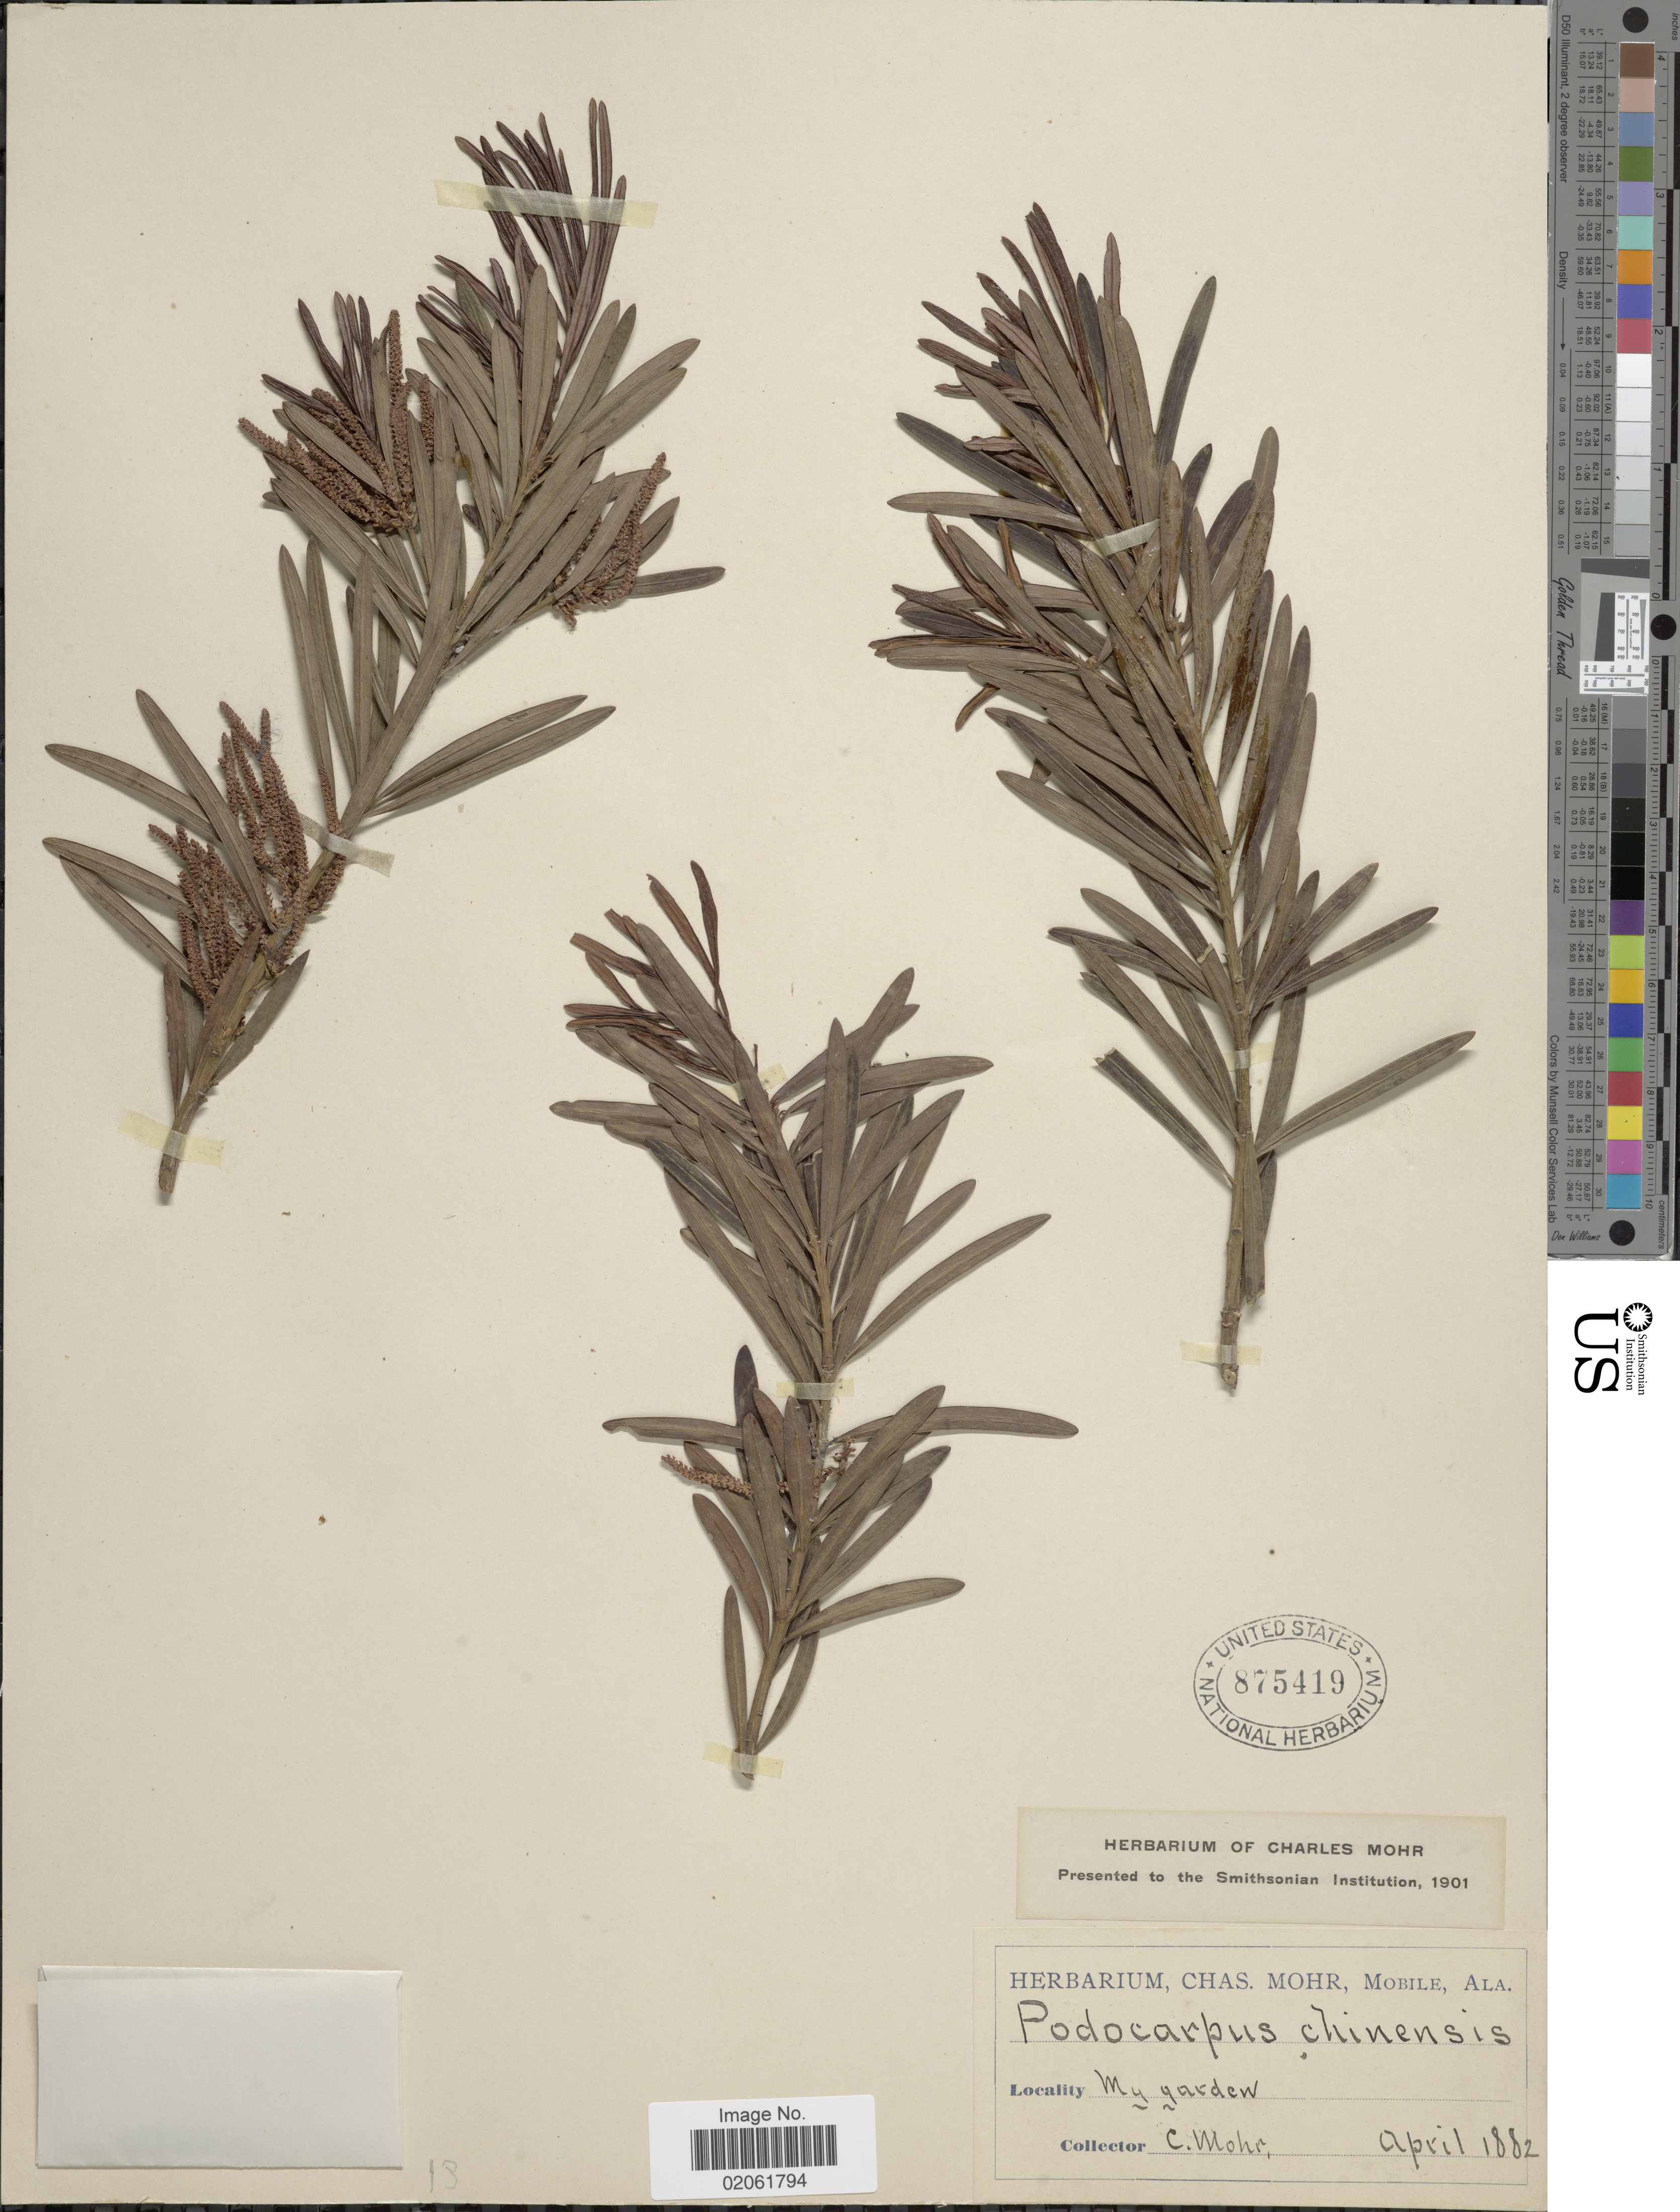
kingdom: Plantae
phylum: Tracheophyta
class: Pinopsida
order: Pinales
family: Podocarpaceae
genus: Podocarpus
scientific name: Podocarpus macrophyllus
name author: (Thunb.) Sweet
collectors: C. T. Mohr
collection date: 1882-04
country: United States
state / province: Alabama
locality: My Garden, Mobile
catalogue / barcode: US 875419